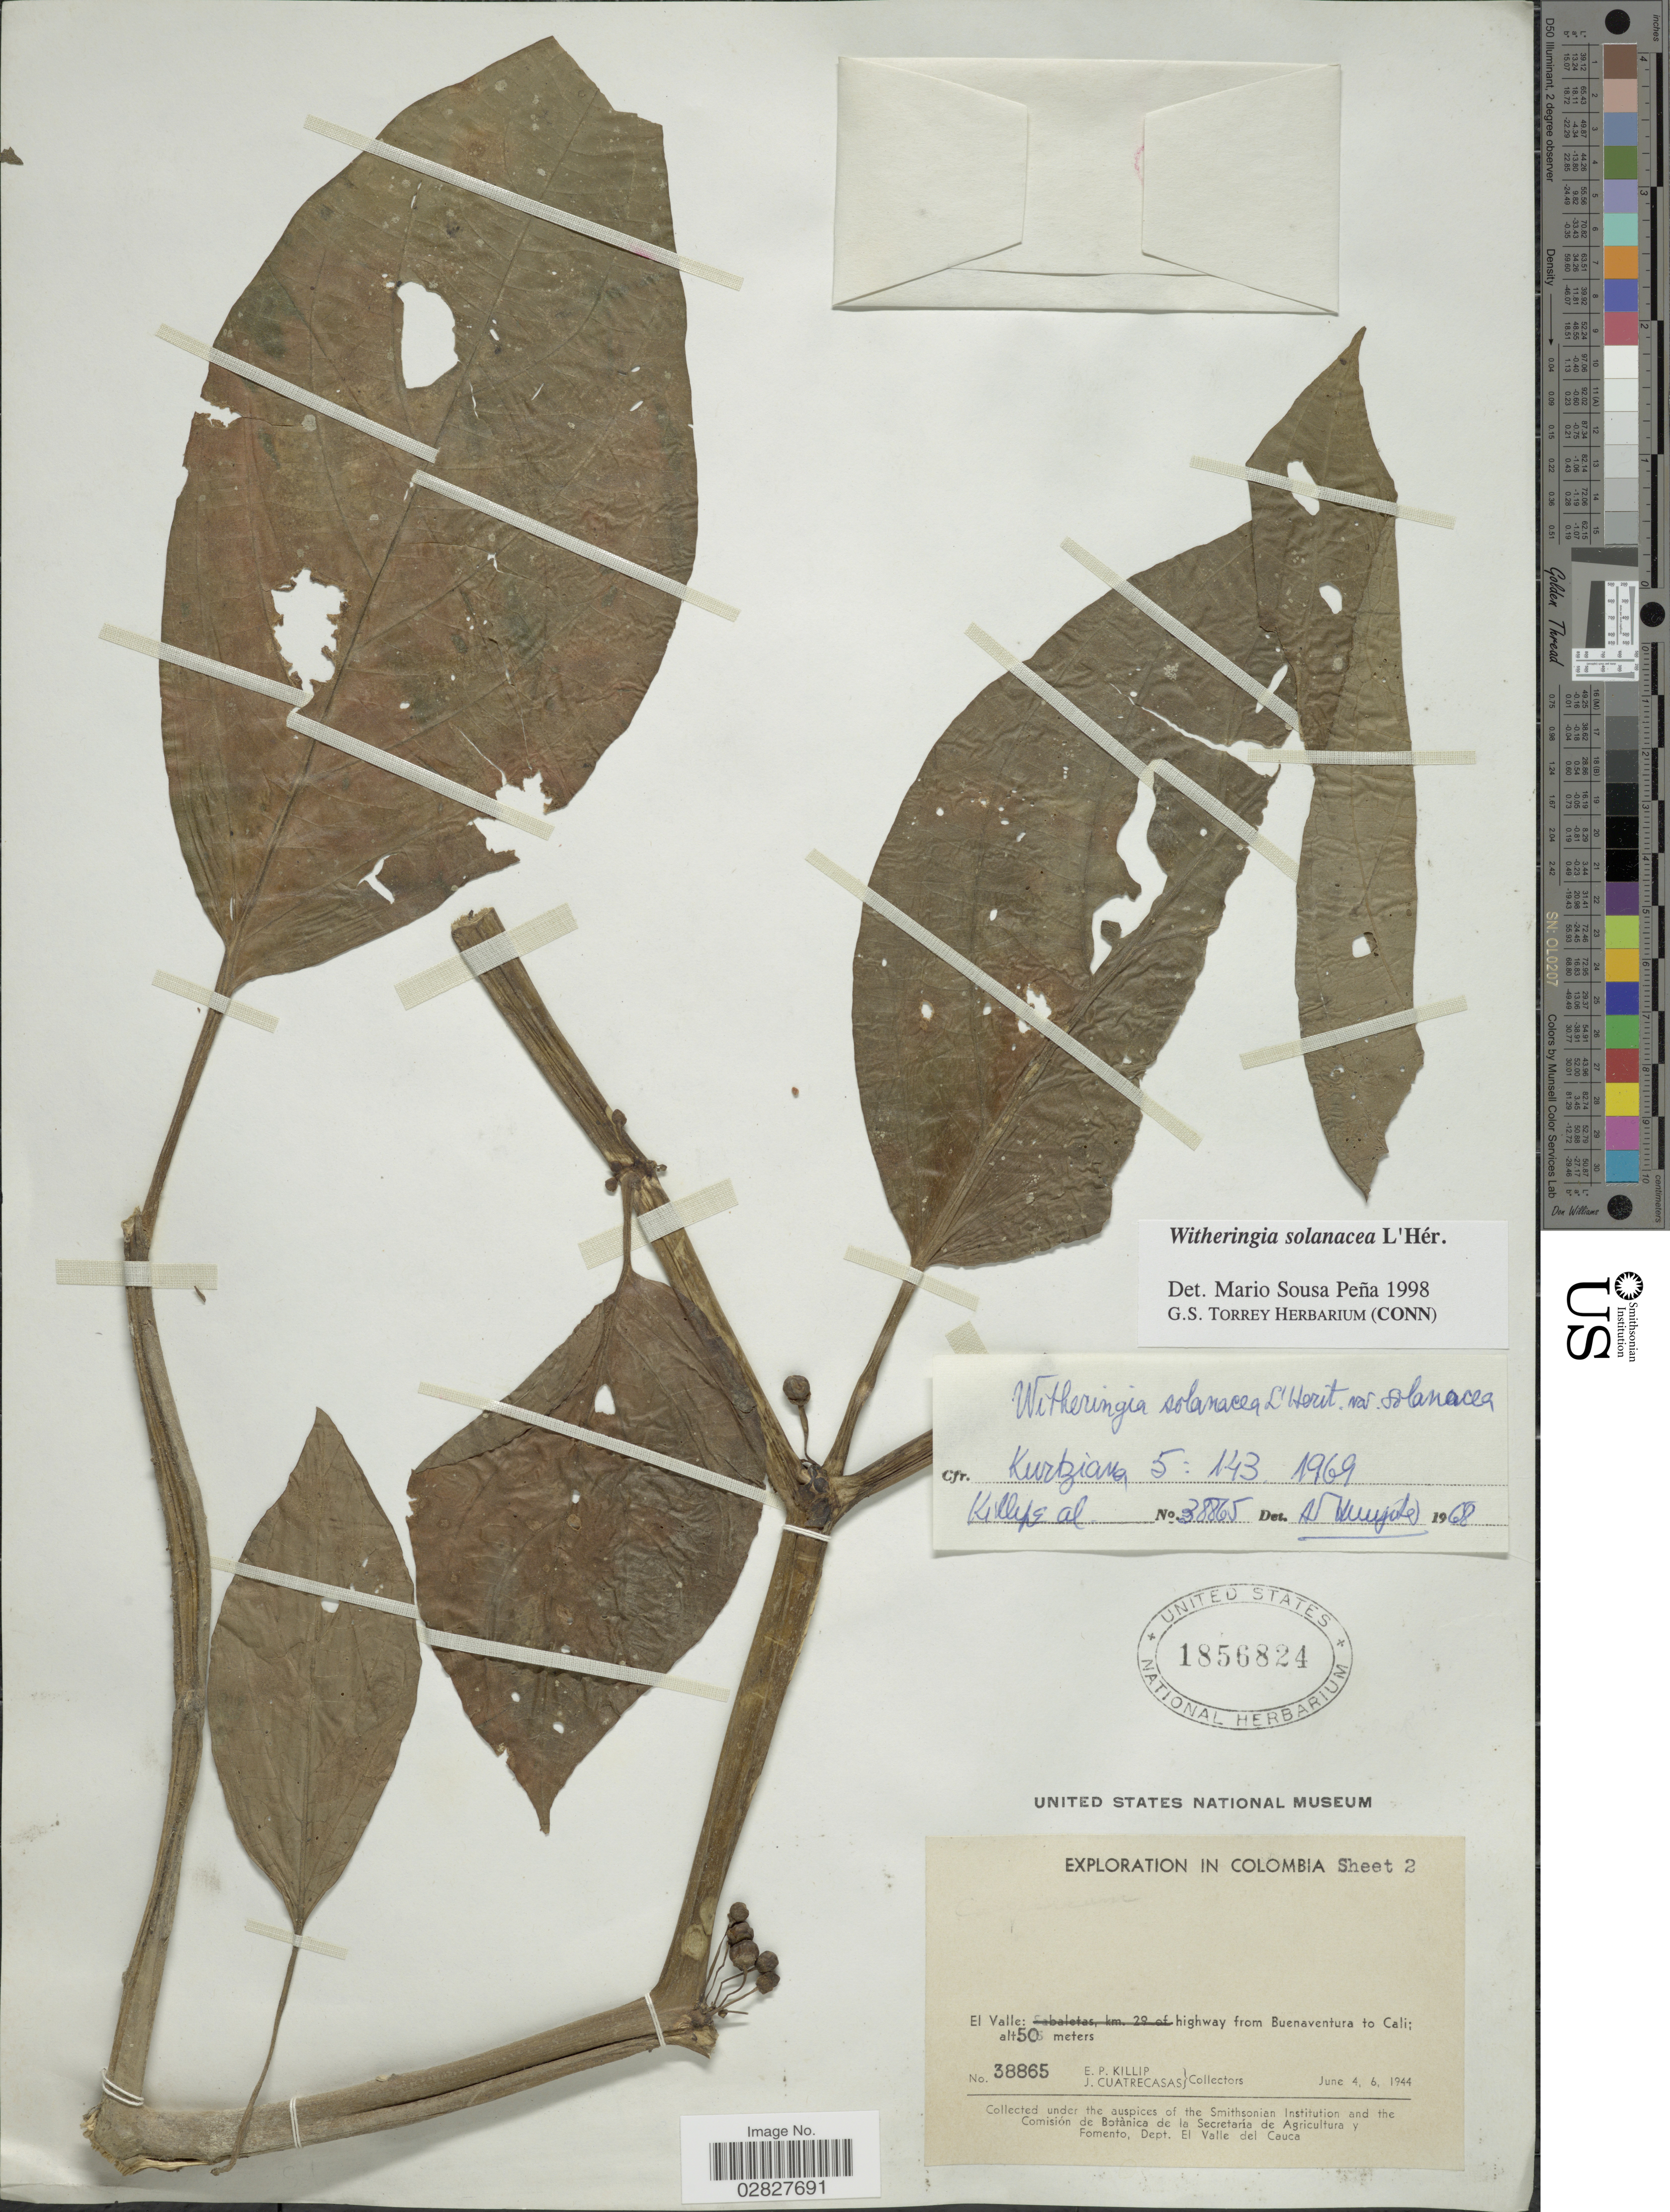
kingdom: Plantae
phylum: Tracheophyta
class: Magnoliopsida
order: Solanales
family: Solanaceae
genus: Witheringia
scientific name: Witheringia solanacea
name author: L'Hér.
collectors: E. P. Killip & J. Cuatrecasas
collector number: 38865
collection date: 1944-06-04/1944-06-06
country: Colombia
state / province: Valle del Cauca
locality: El Valle: highway from Buenaventura to Cali.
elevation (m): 50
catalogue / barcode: US 1586824